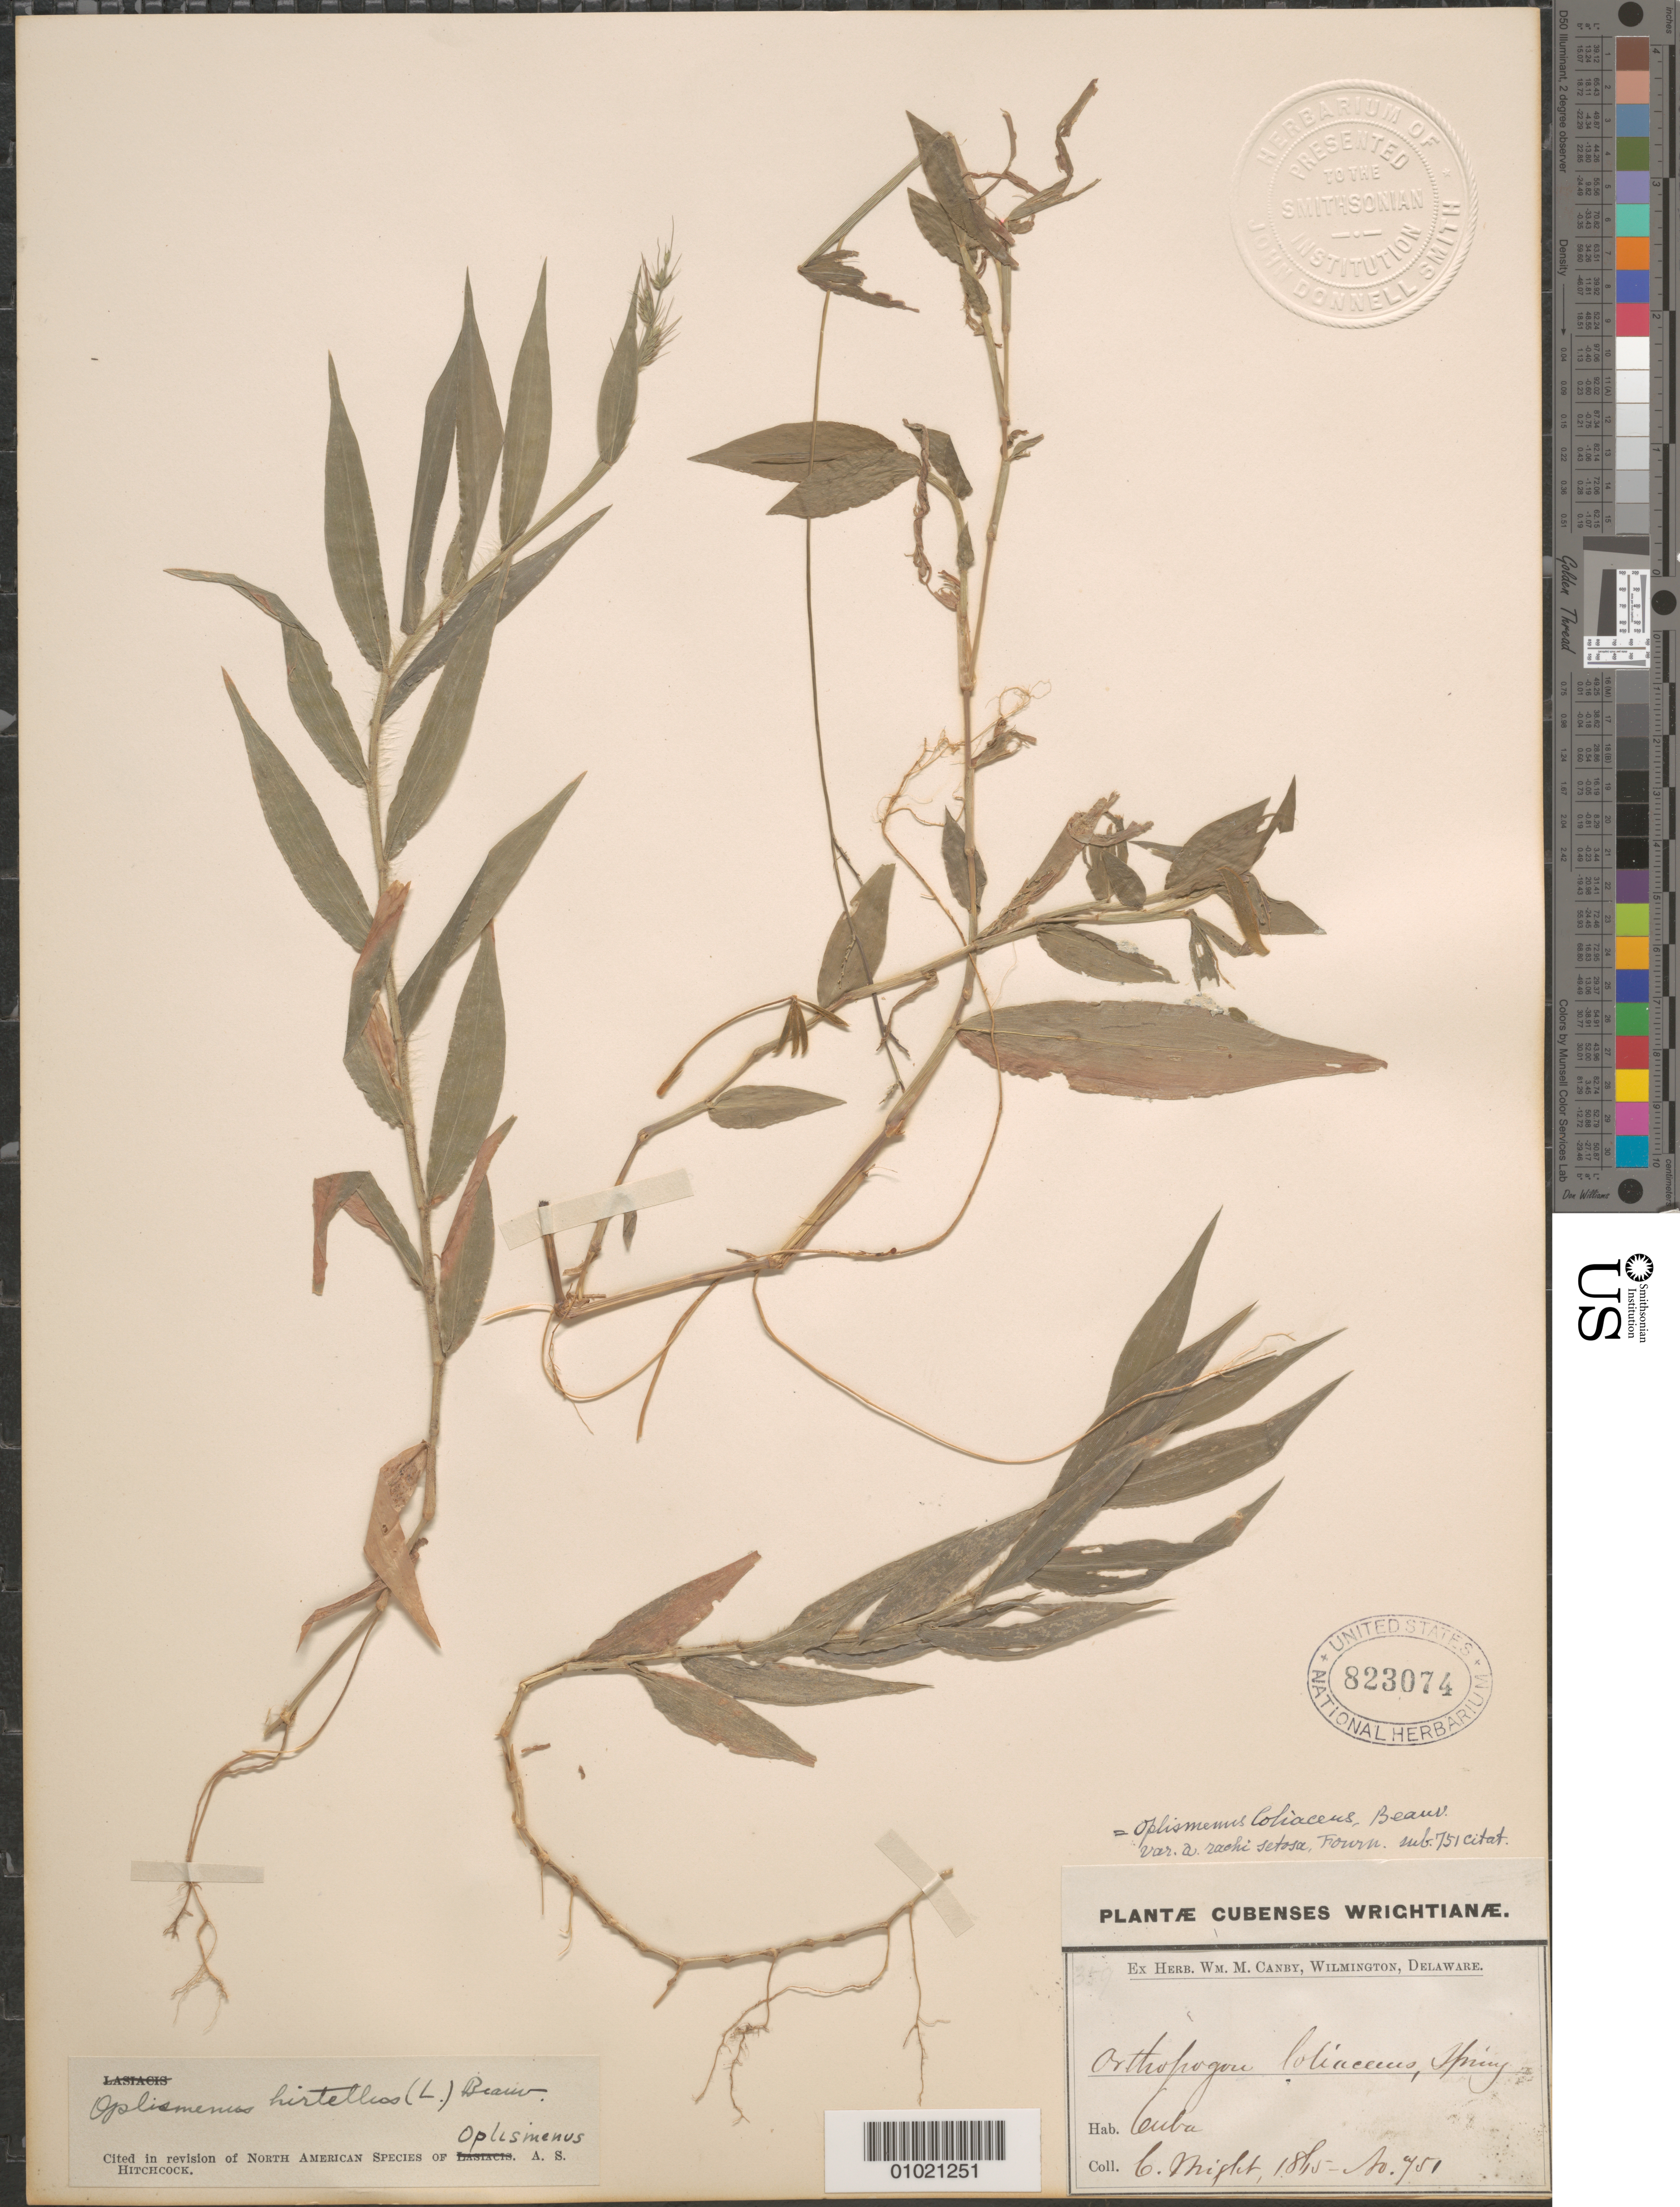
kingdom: Plantae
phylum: Tracheophyta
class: Liliopsida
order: Poales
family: Poaceae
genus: Oplismenus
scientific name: Oplismenus hirtellus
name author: (L.) P. Beauv.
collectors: C. Wright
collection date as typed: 1800 to 1899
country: Cuba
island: Cuba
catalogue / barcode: US 823074